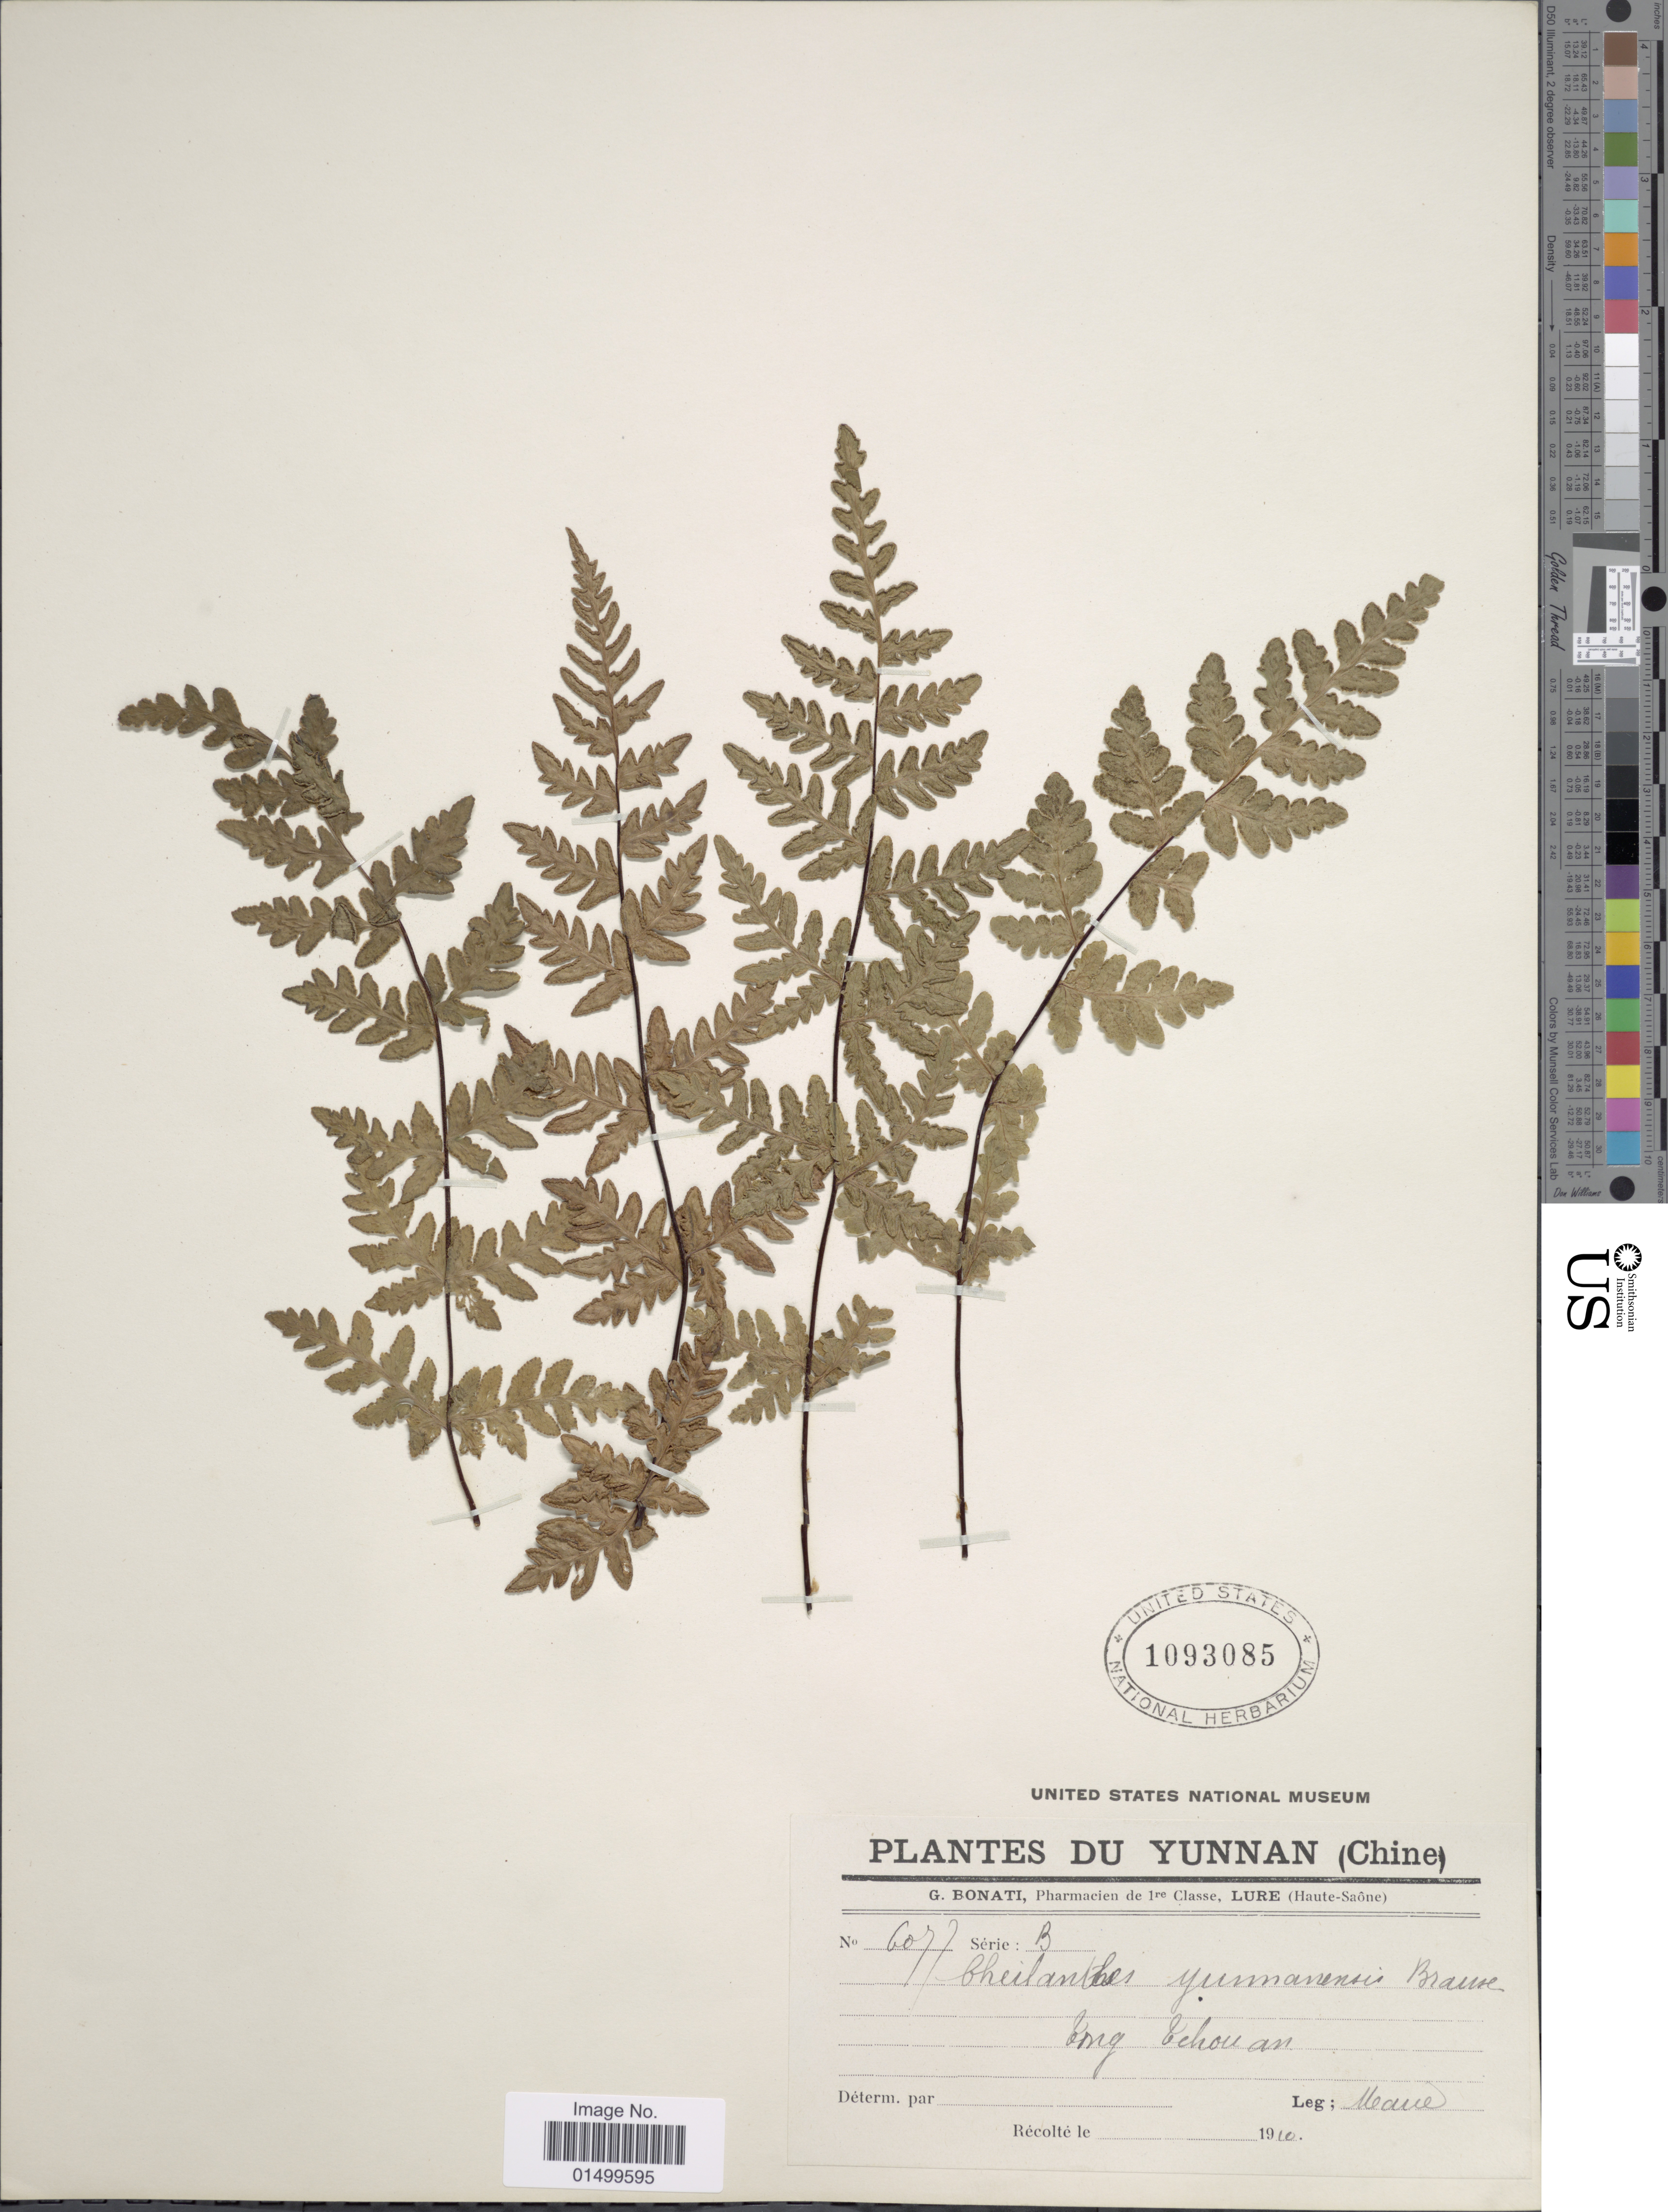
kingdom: Plantae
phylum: Tracheophyta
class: Polypodiopsida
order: Polypodiales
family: Pteridaceae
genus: Cheilanthes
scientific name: Cheilanthes patula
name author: Baker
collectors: Maire, --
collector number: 6077B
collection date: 1910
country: China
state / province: Yunnan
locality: Tongchuan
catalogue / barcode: US 1093085